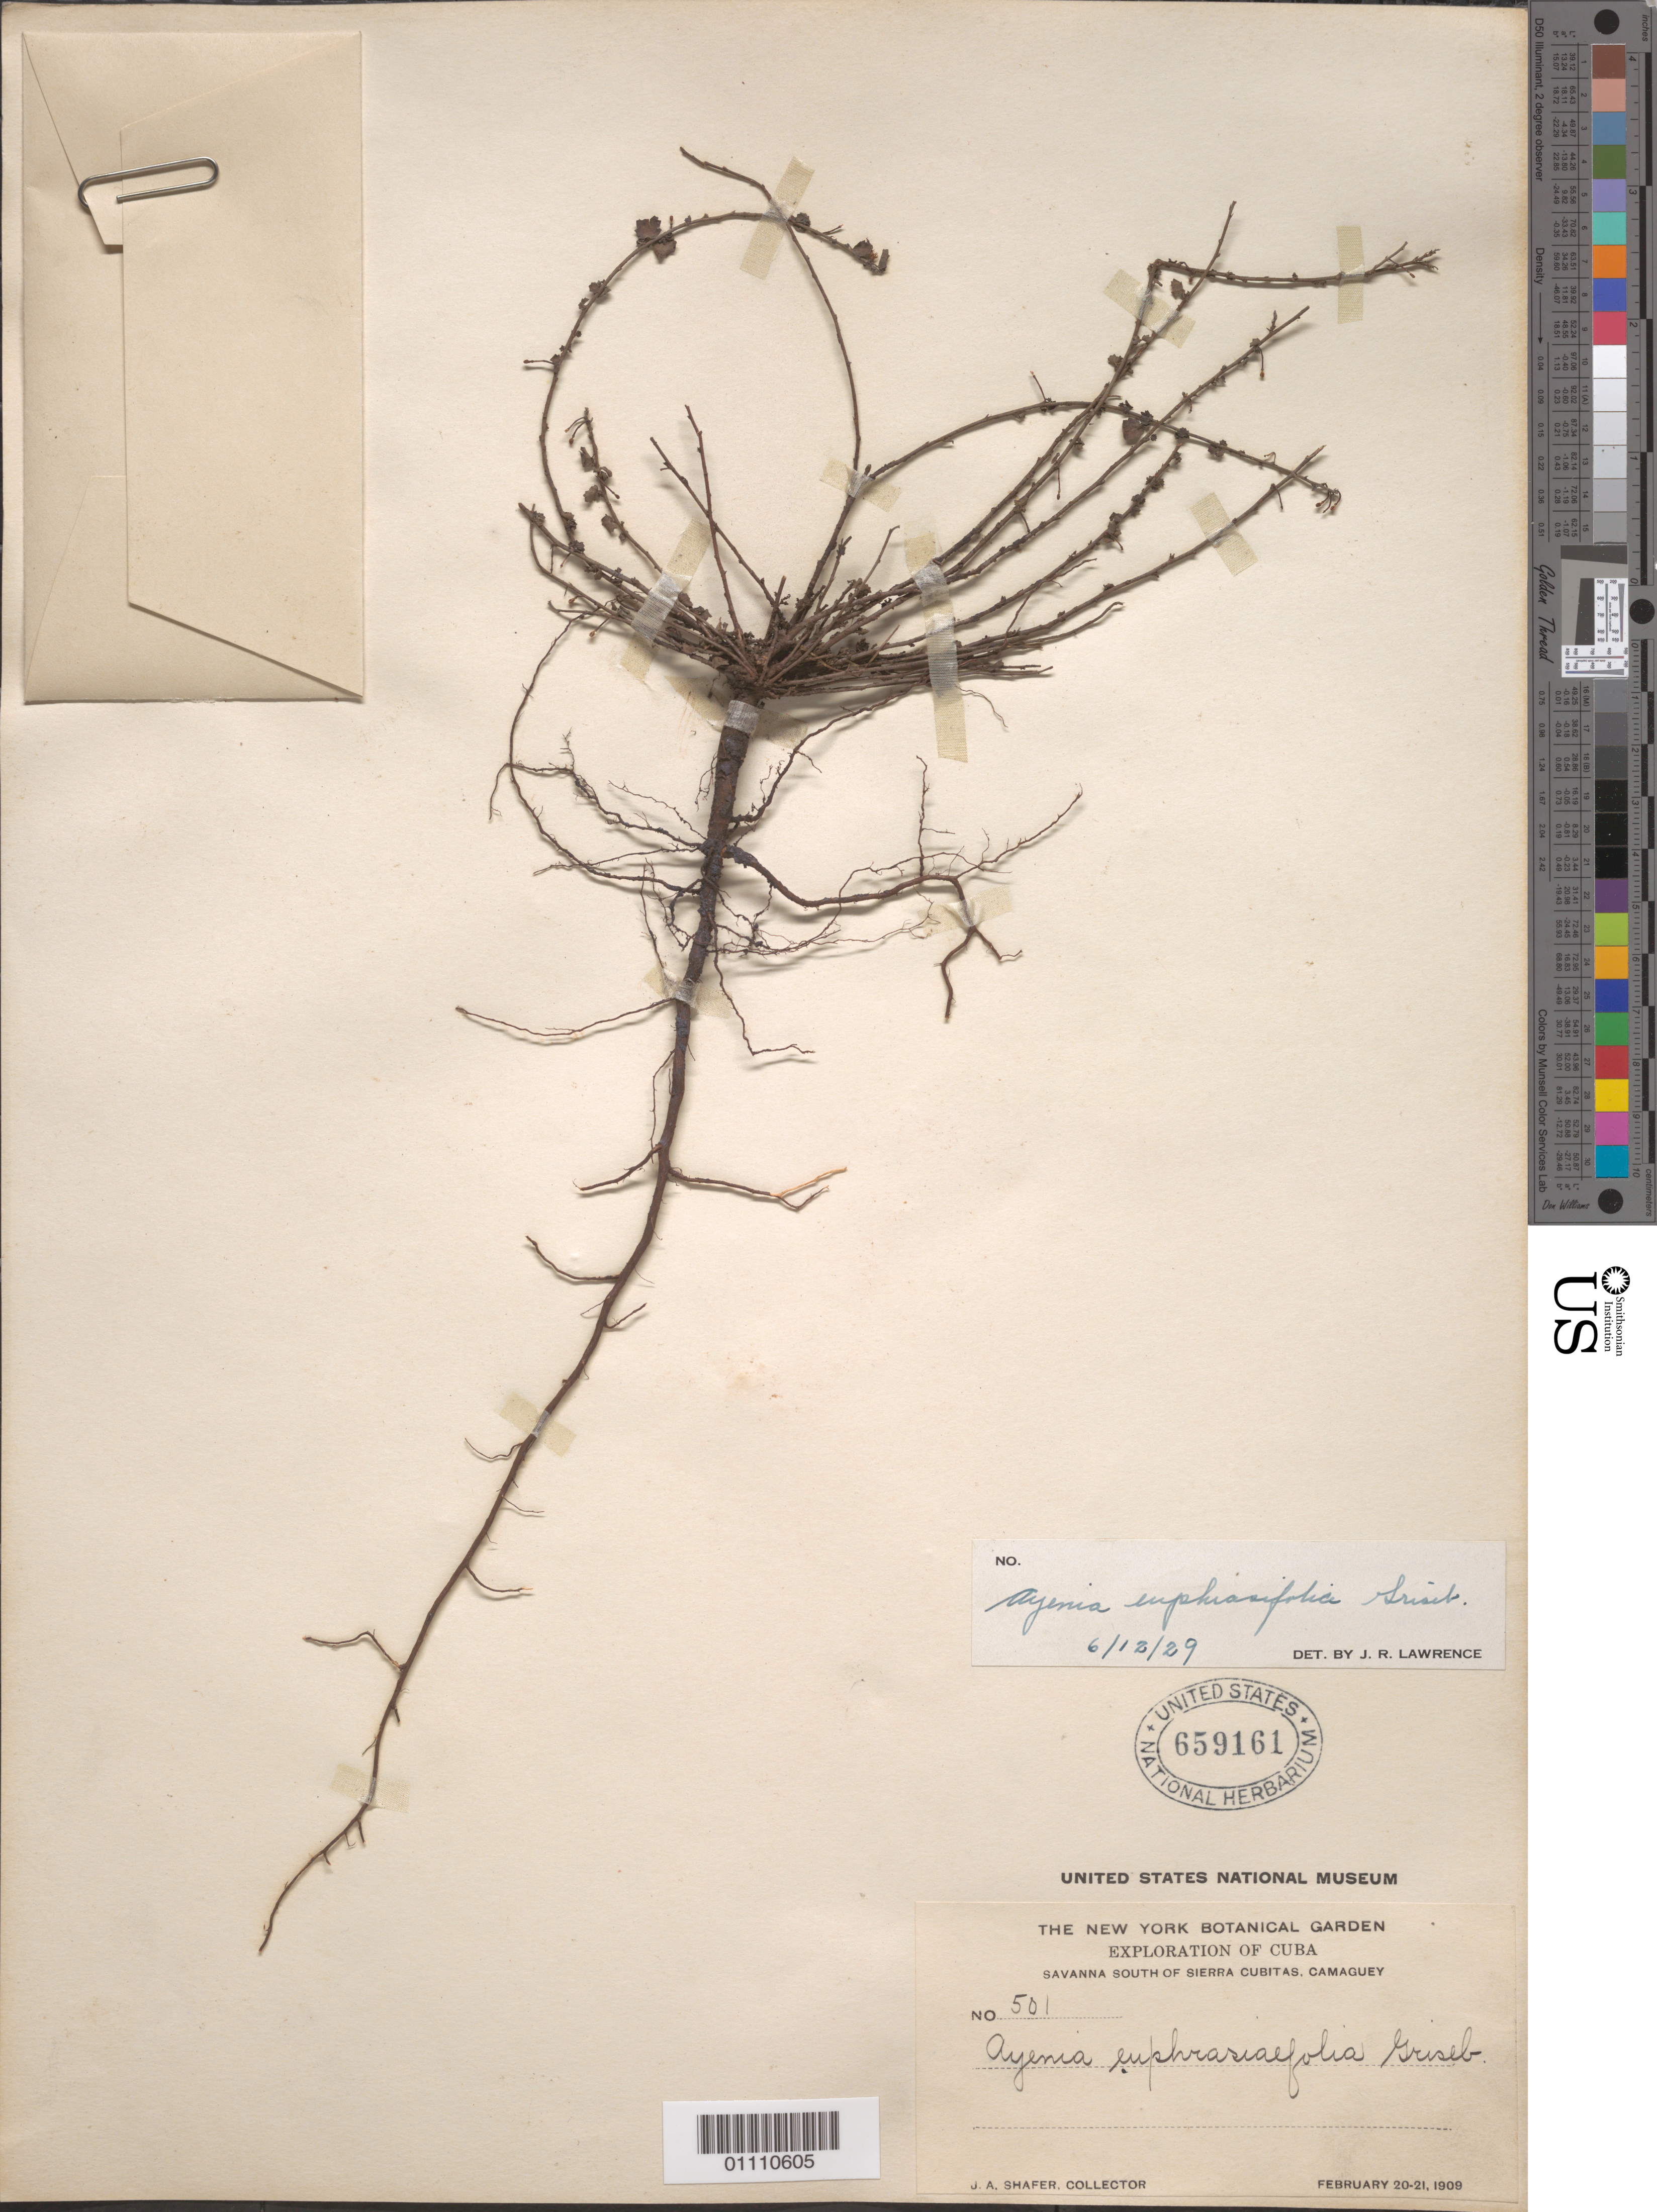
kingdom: Plantae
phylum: Tracheophyta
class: Magnoliopsida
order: Malvales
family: Malvaceae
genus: Ayenia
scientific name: Ayenia euphrasiifolia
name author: Griseb.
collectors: J. A. Shafer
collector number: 501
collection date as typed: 20 Feb 1909 and 21 Feb 1909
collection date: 1909-02-20,1909-02-21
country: Cuba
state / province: Camagüey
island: Cuba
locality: Savanna S of Sierra Cubitas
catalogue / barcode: US 659161